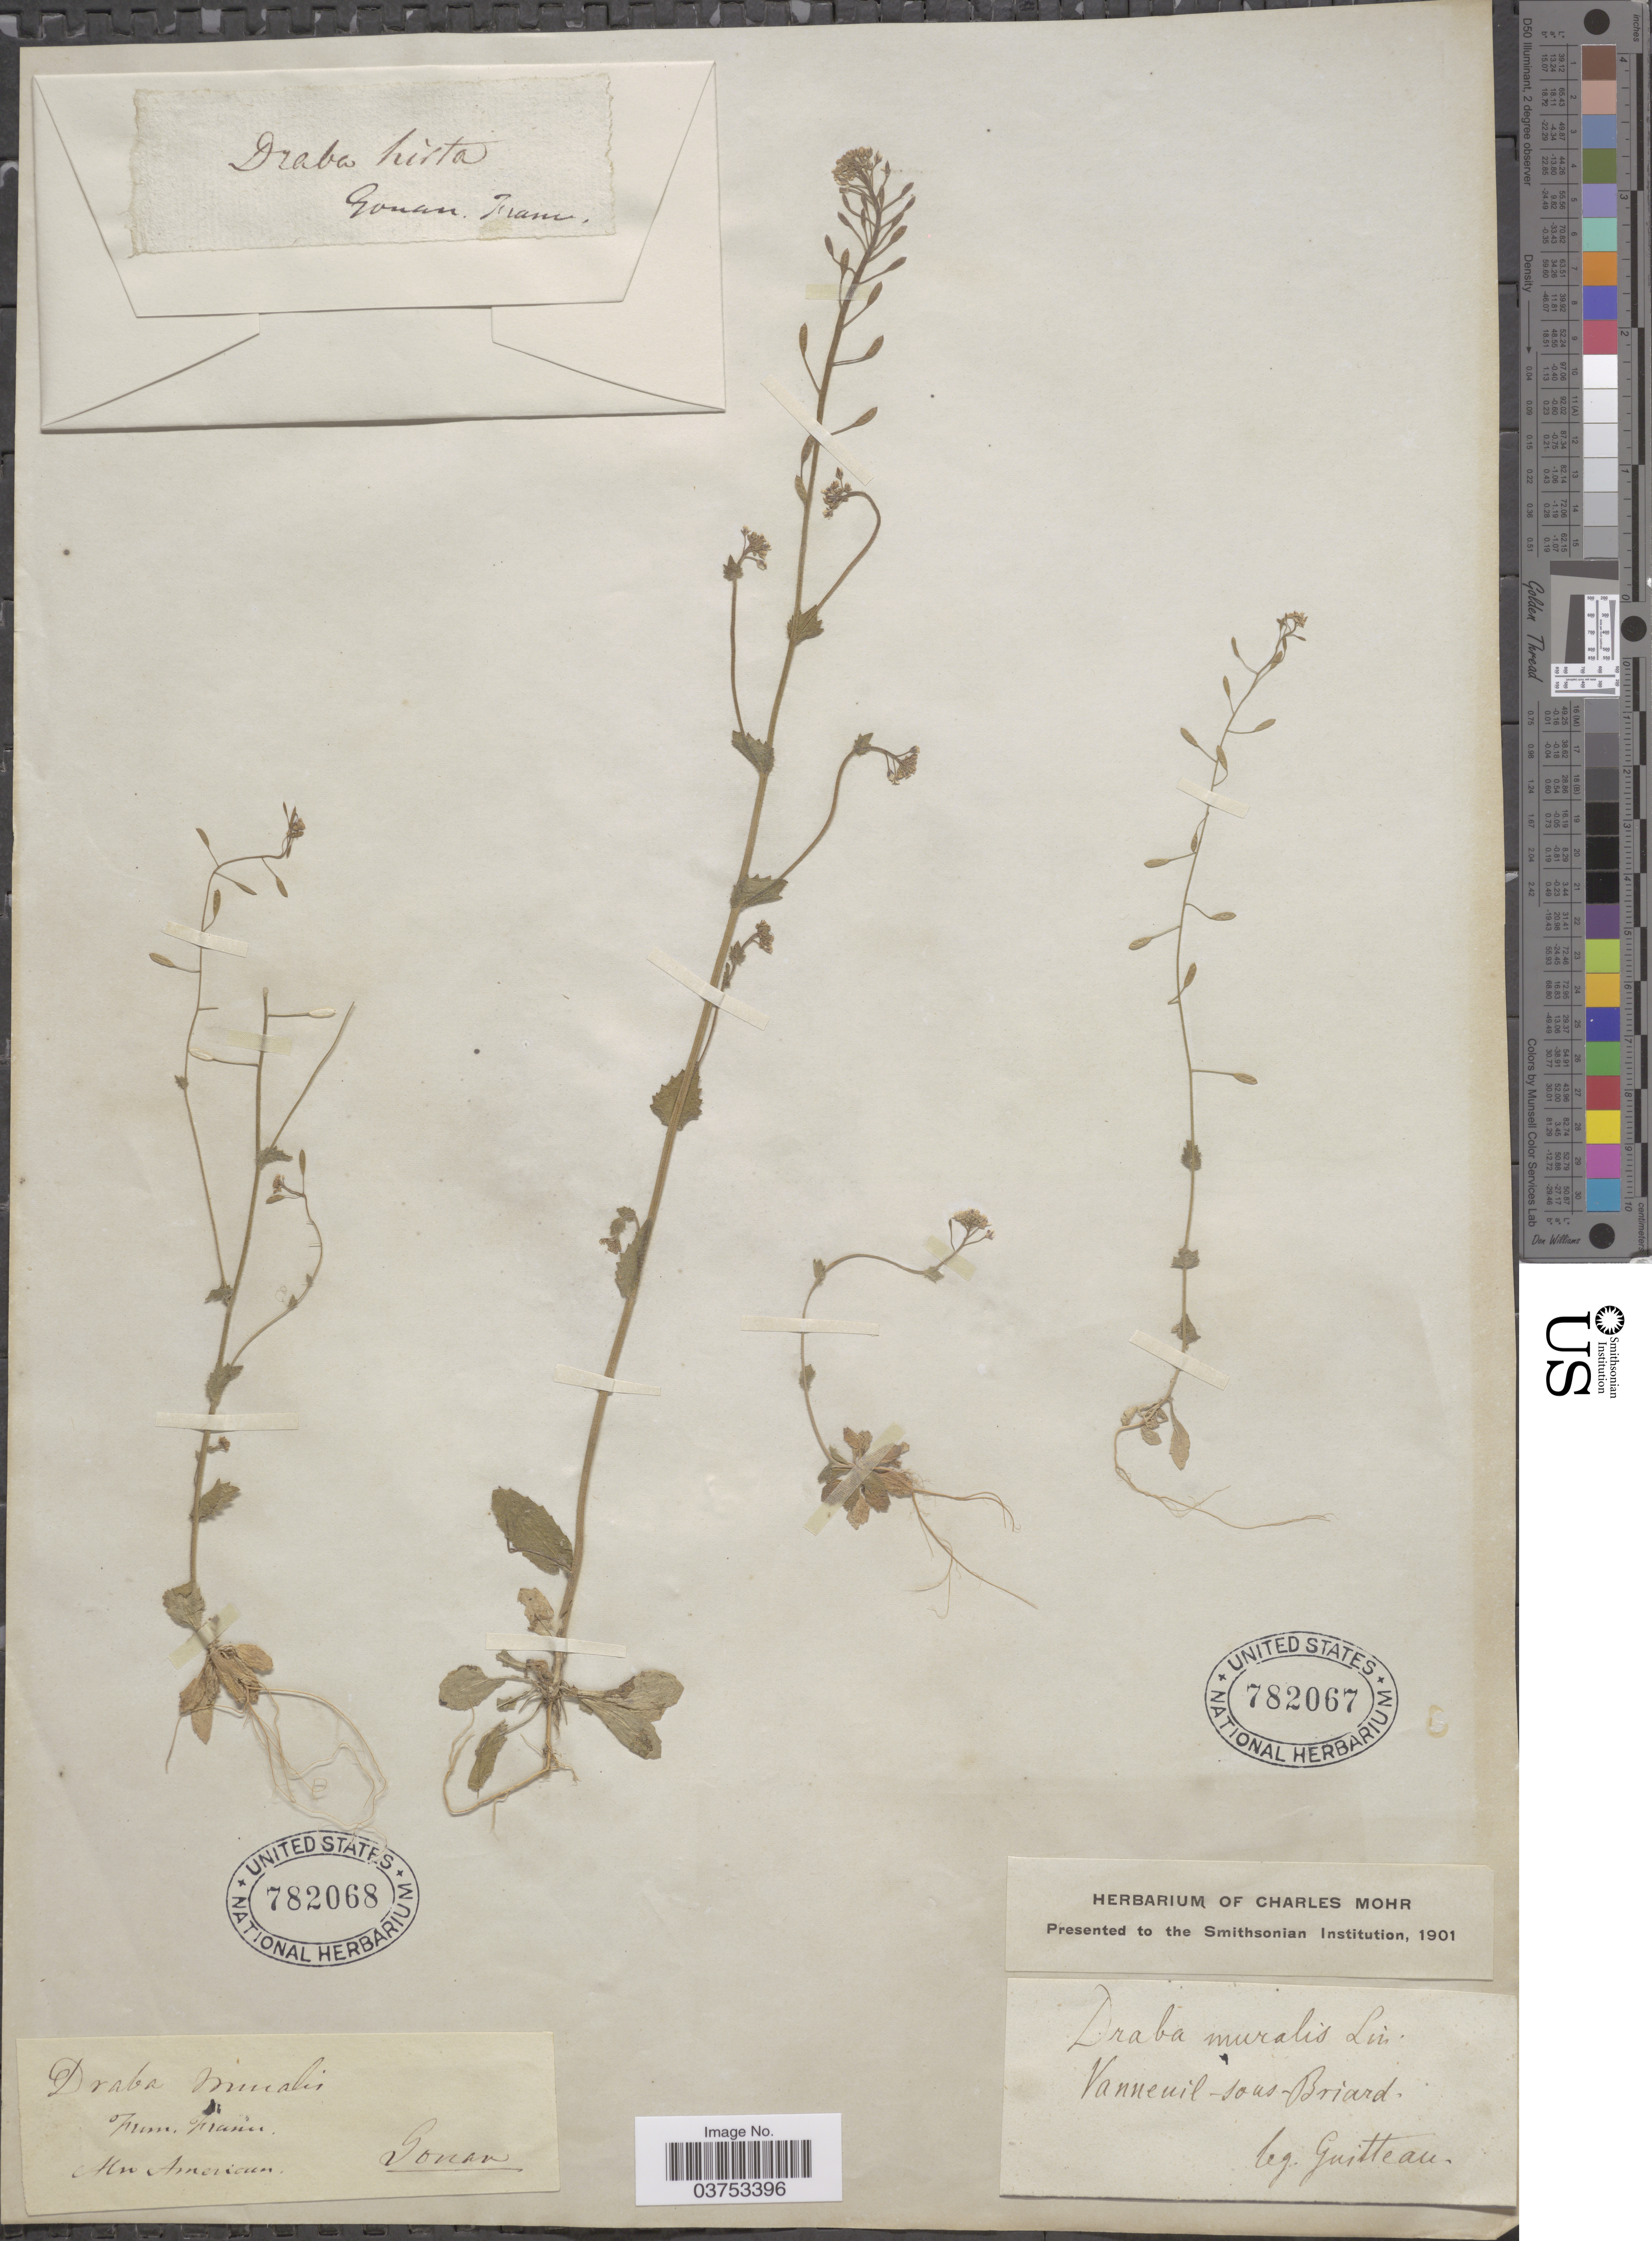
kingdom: Plantae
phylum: Tracheophyta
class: Magnoliopsida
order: Brassicales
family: Brassicaceae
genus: Draba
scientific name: Draba muralis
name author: L.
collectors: Guitteau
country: France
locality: Vouneuil-sous-Briard.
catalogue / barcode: US 782067-2